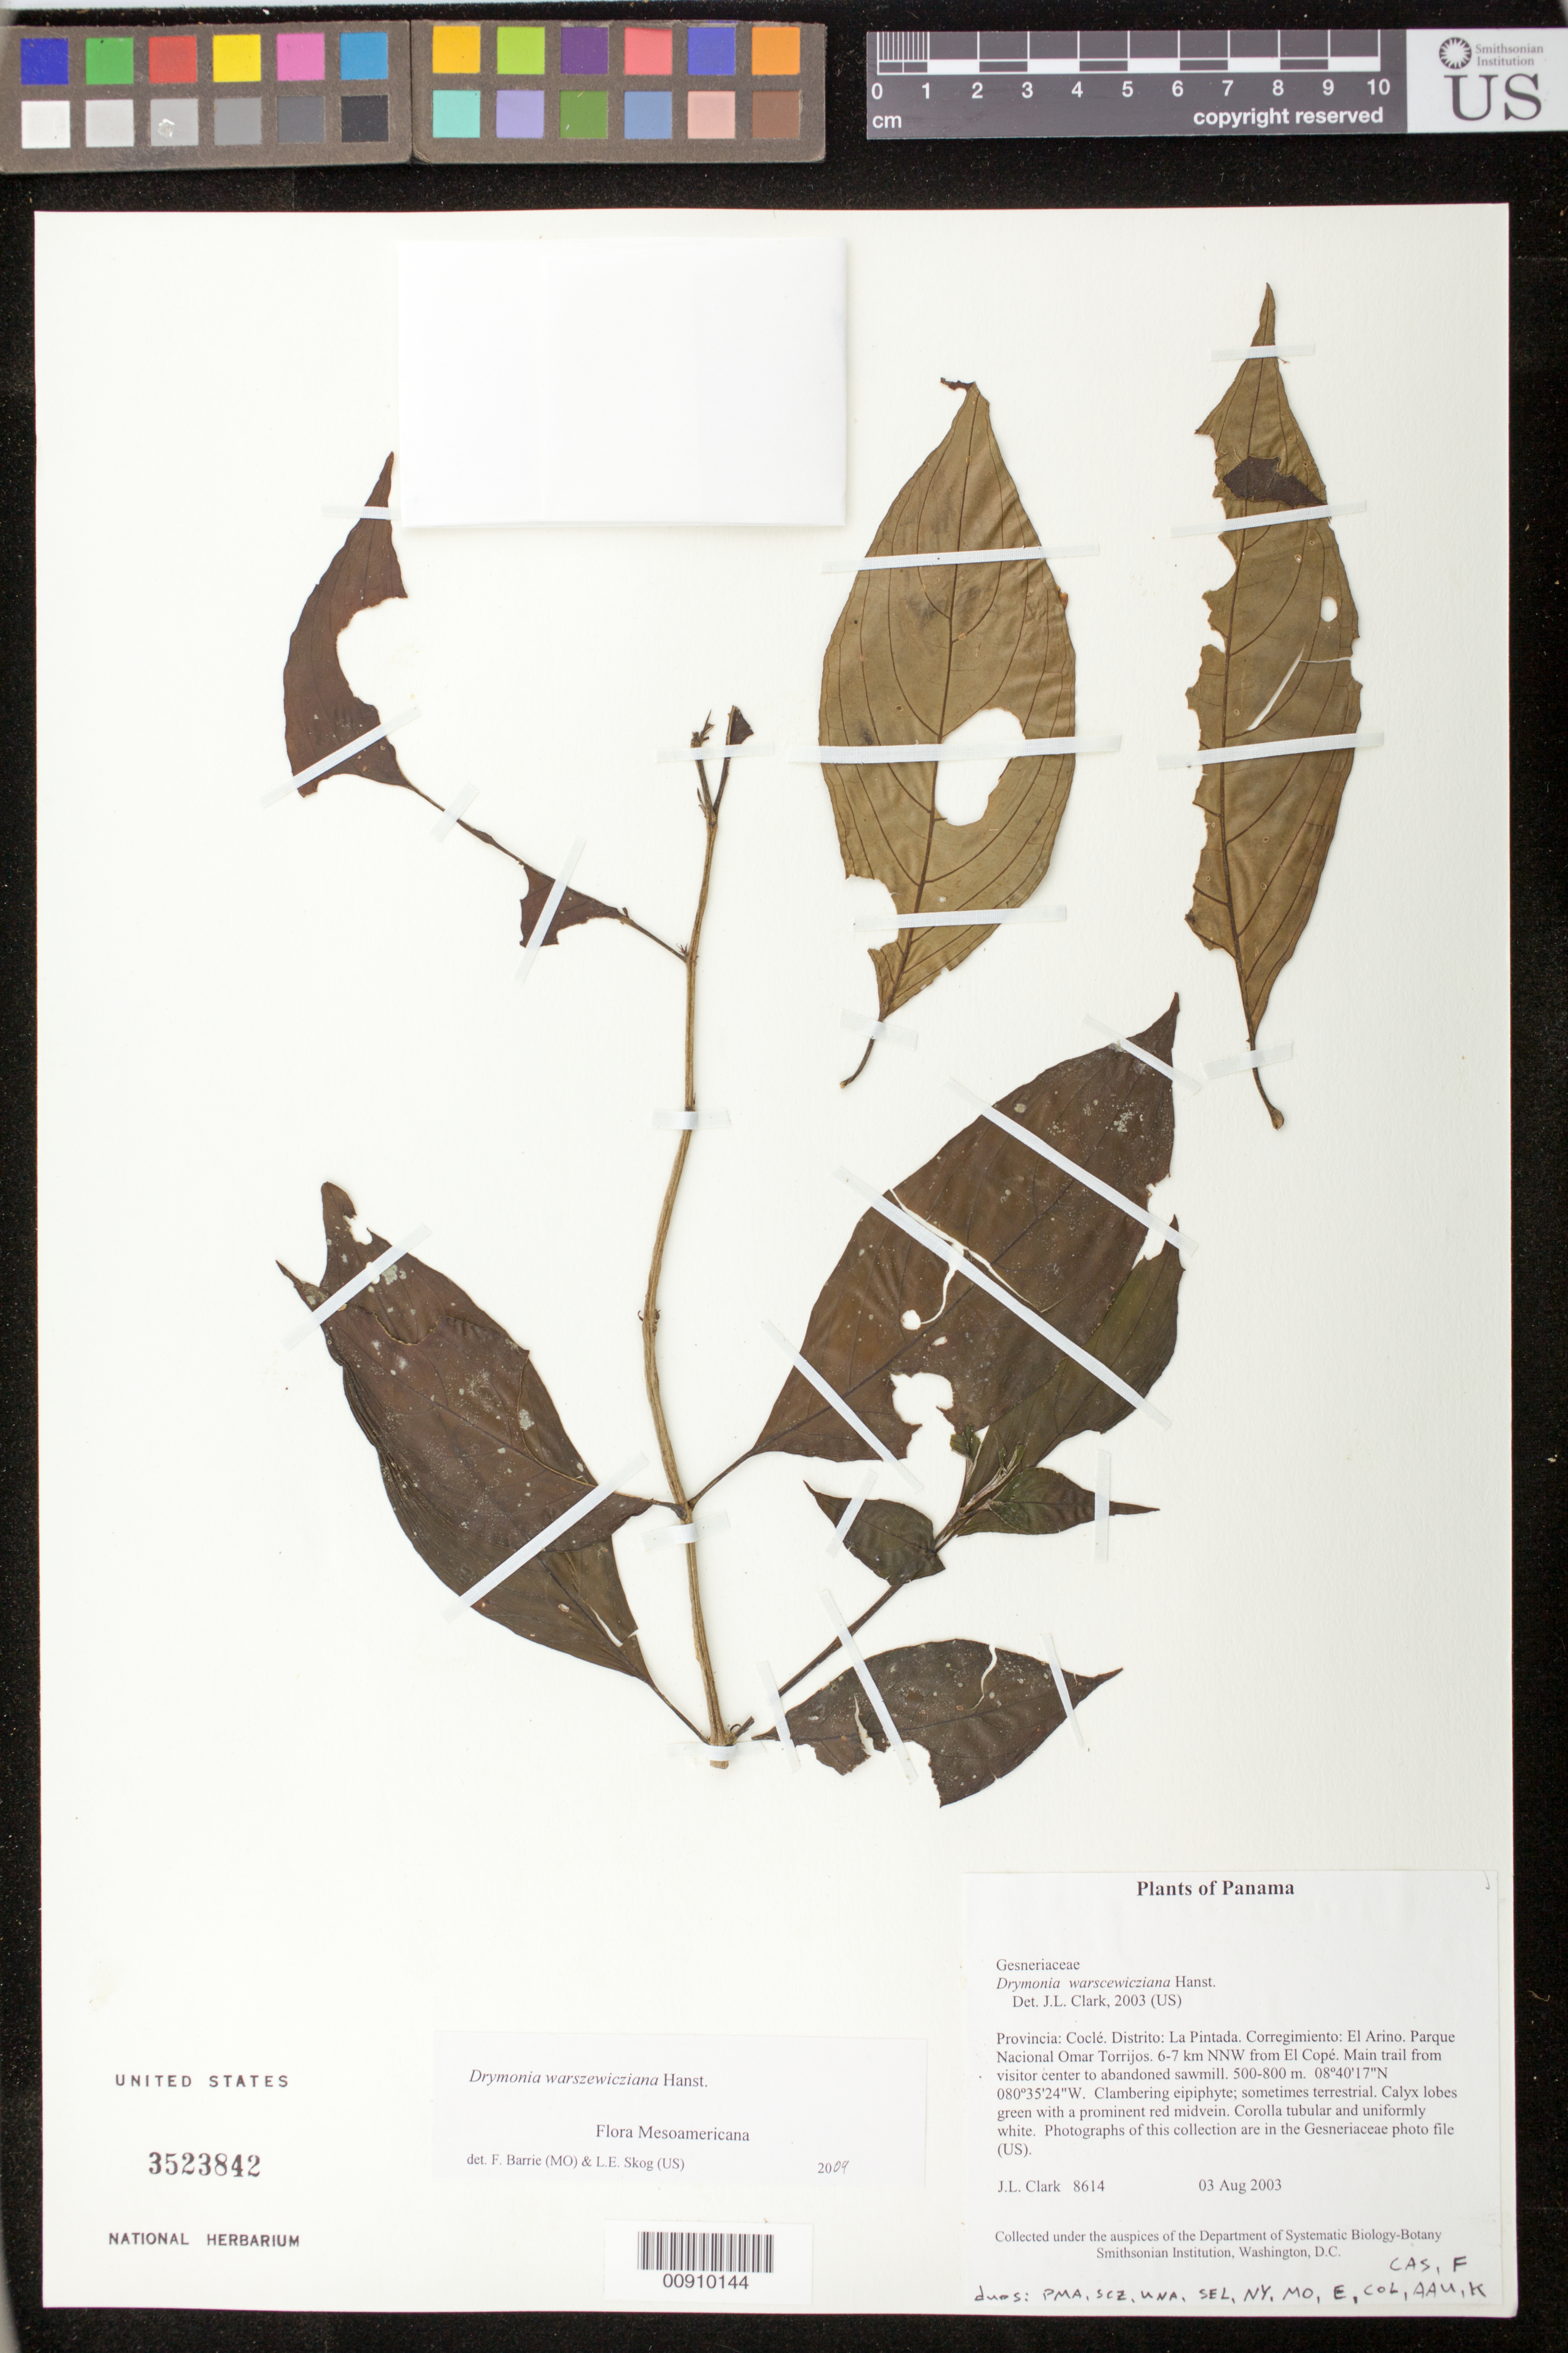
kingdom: Plantae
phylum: Tracheophyta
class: Magnoliopsida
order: Lamiales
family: Gesneriaceae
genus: Drymonia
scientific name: Drymonia warszewicziana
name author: Hanst.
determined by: Clark, J. L., (SEL), The Marie Selby Botanical Garden (UNITED STATES)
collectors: J. L. Clark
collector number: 8614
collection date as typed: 03 Aug 2003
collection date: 2003-08-03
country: Panama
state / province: Coclé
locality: La Pintada. Corregimiento: El Arino. Parque Nacional Omar Torrijos. 6-7 km NNW from El Copé. Main trail from visitor center to abandoned sawmill.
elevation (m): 500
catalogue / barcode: US 3523842